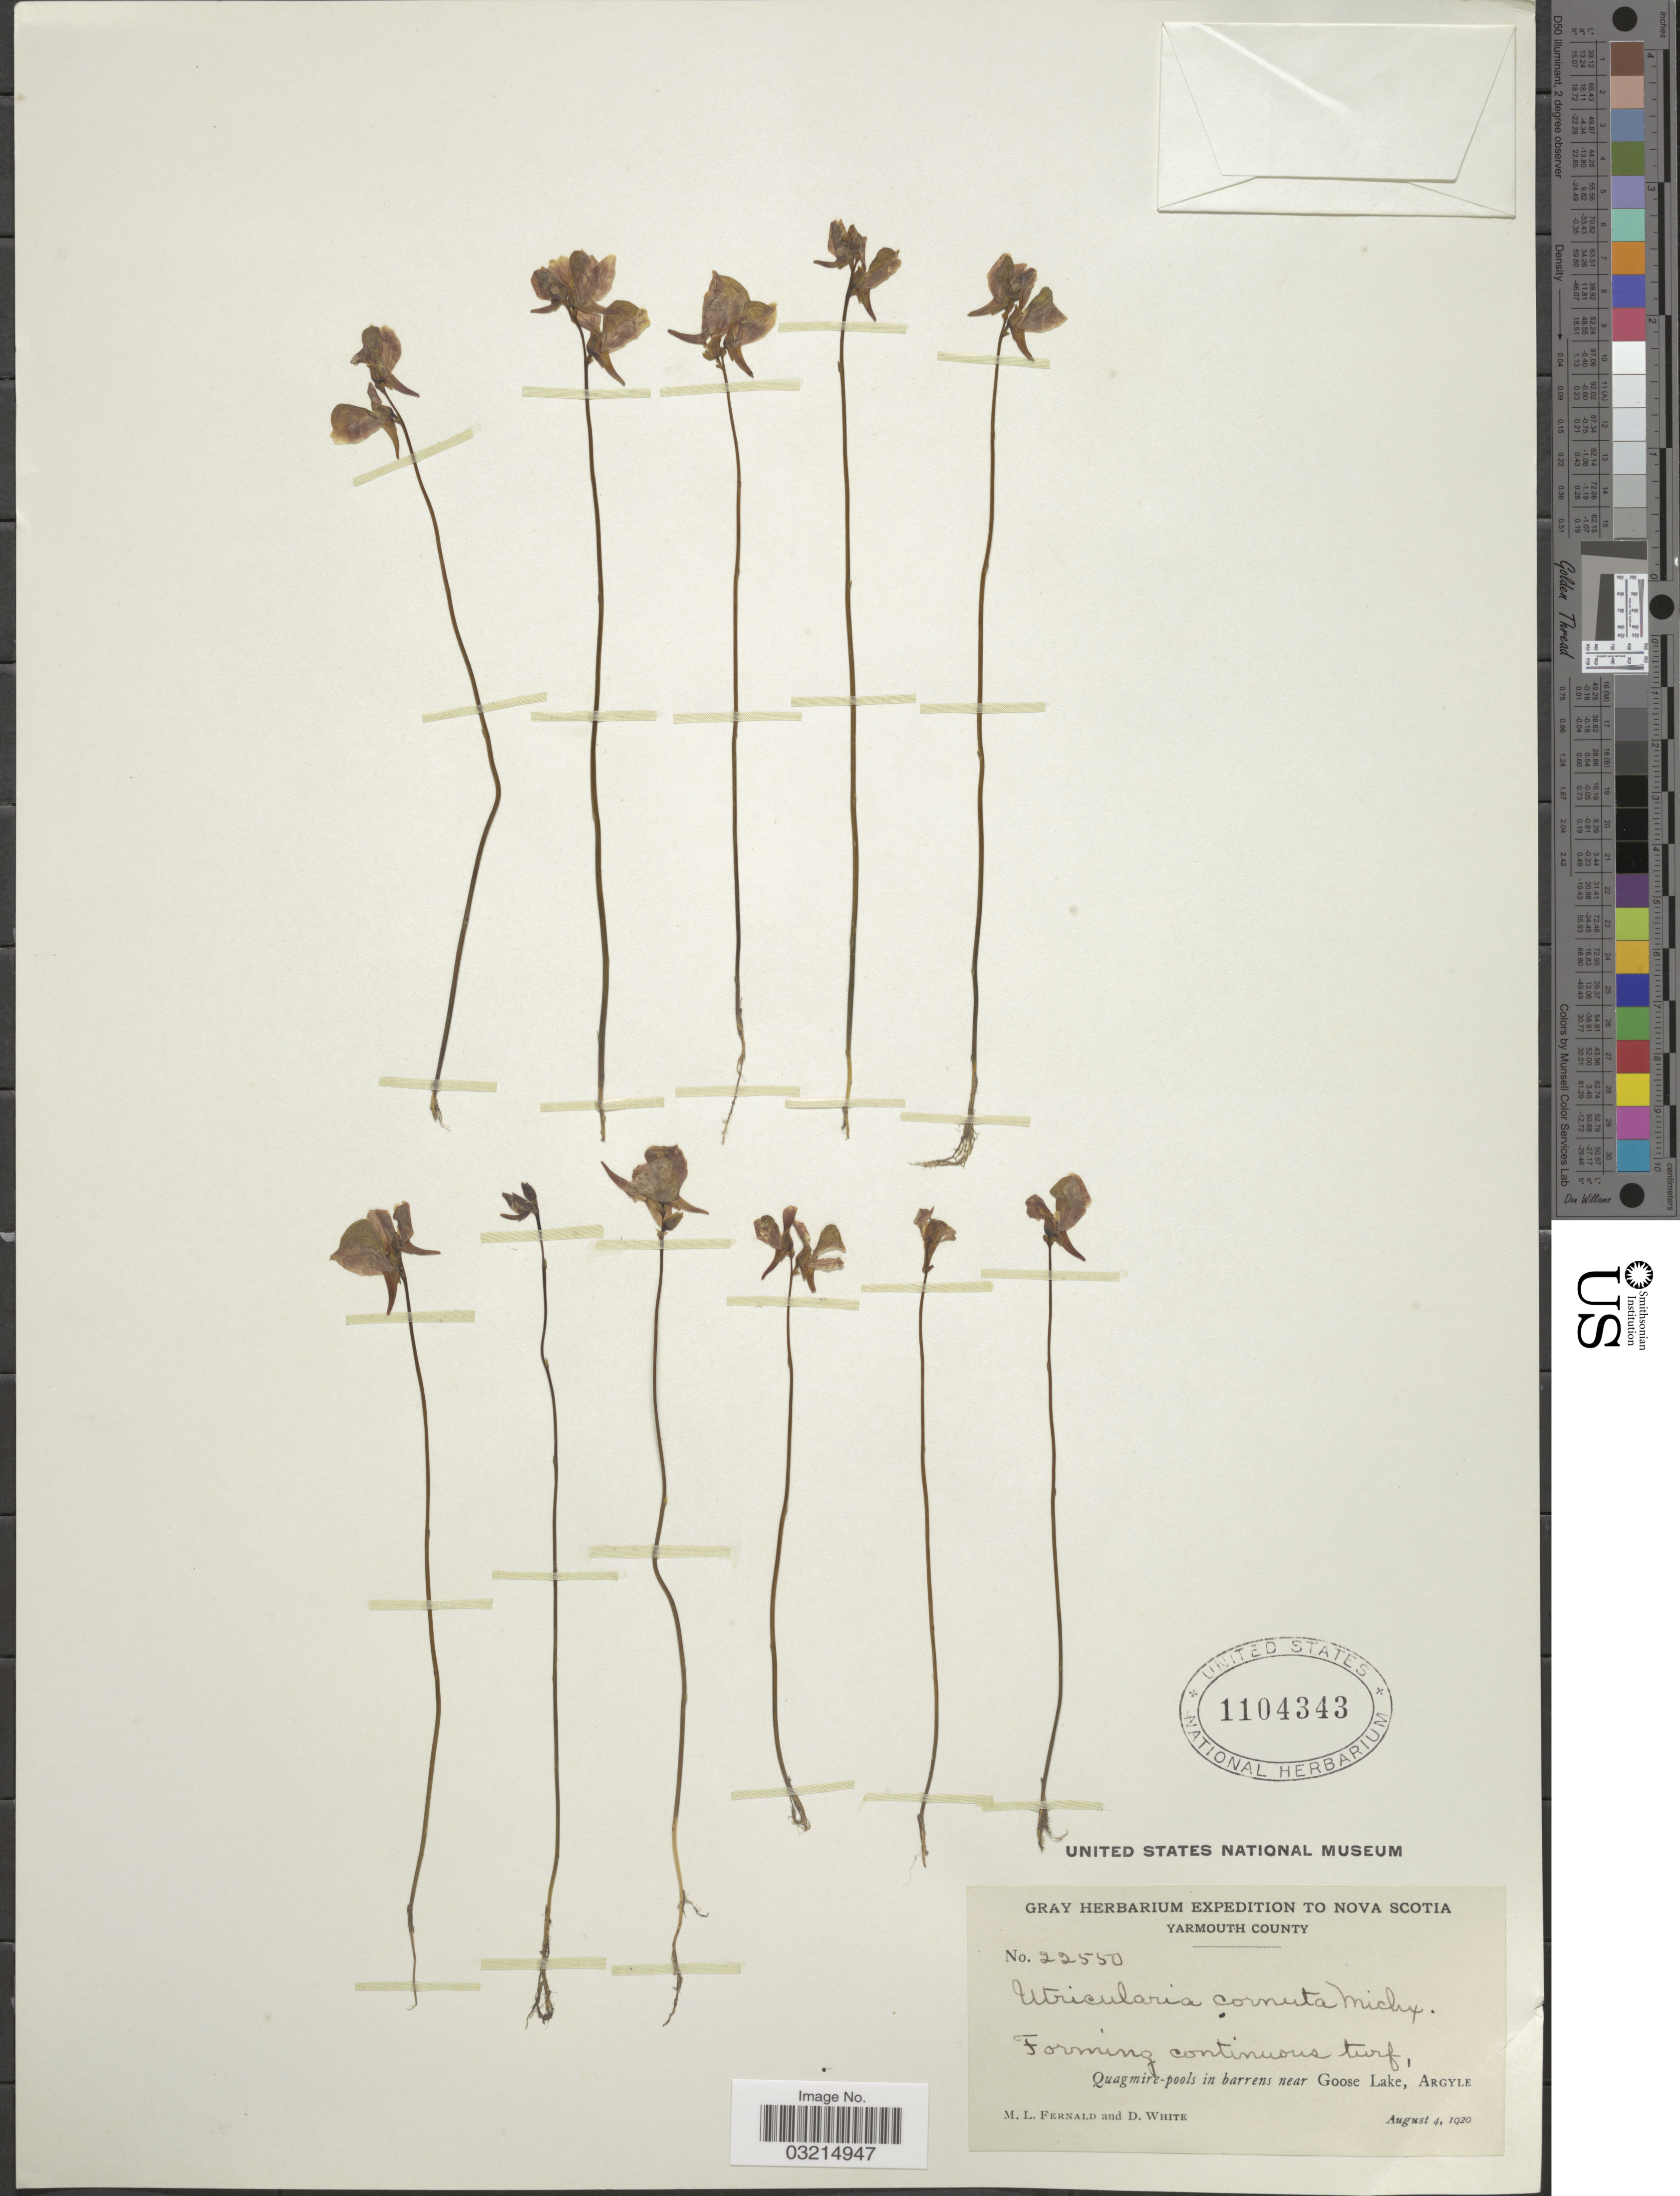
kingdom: Plantae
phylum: Tracheophyta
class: Magnoliopsida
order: Lamiales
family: Lentibulariaceae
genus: Utricularia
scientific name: Utricularia cornuta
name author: Michx.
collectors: M. L. Fernald & D. White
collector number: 22550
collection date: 1920-08-04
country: Canada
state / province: Nova Scotia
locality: Yarmouth County, Quagmire-pools in barrens near Goose Lake, Argyle.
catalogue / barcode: US 1104343